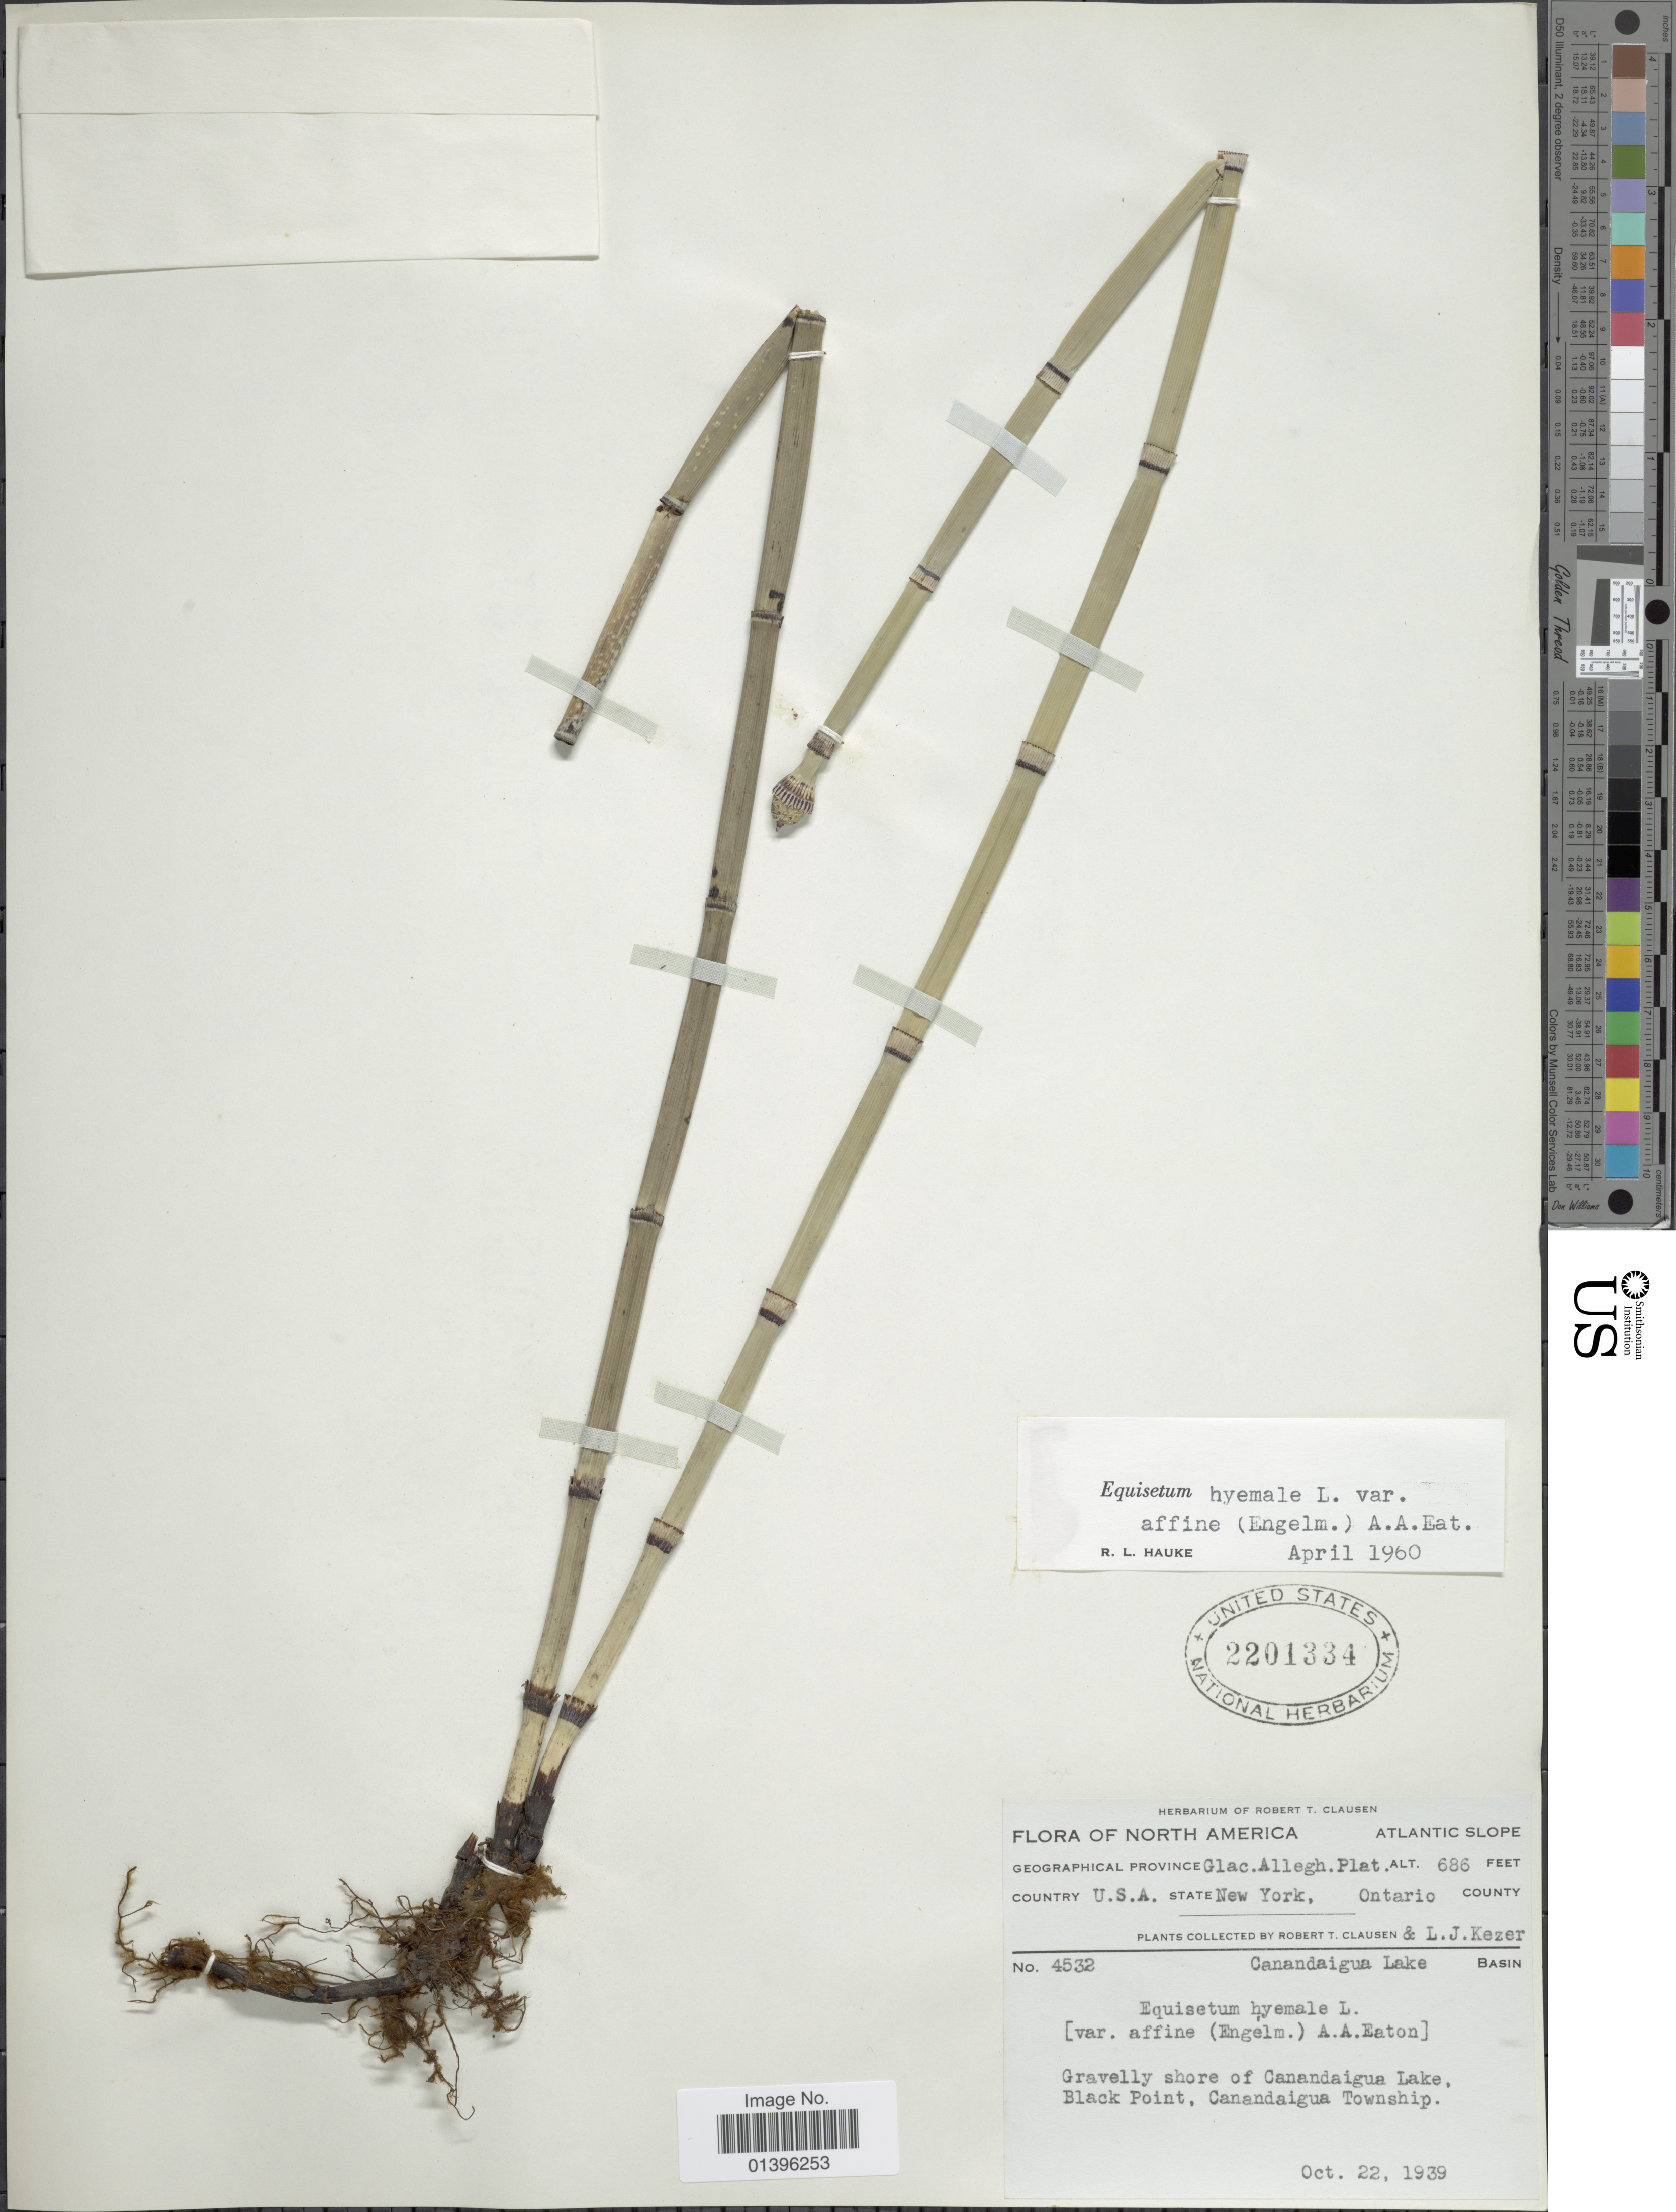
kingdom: Plantae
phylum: Tracheophyta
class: Polypodiopsida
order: Equisetales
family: Equisetaceae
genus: Equisetum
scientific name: Equisetum hyemale var. affine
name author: (Engelm.) A.A. Eaton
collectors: R. T. Clausen & J. Kezer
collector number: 4532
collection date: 1939-10-22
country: United States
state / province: New York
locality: Atlantic Slope. State New York, Ontario County. Gravelly shore of Canadaigua Lake, Black Point, Canadaigua Township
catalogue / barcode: US 2201334